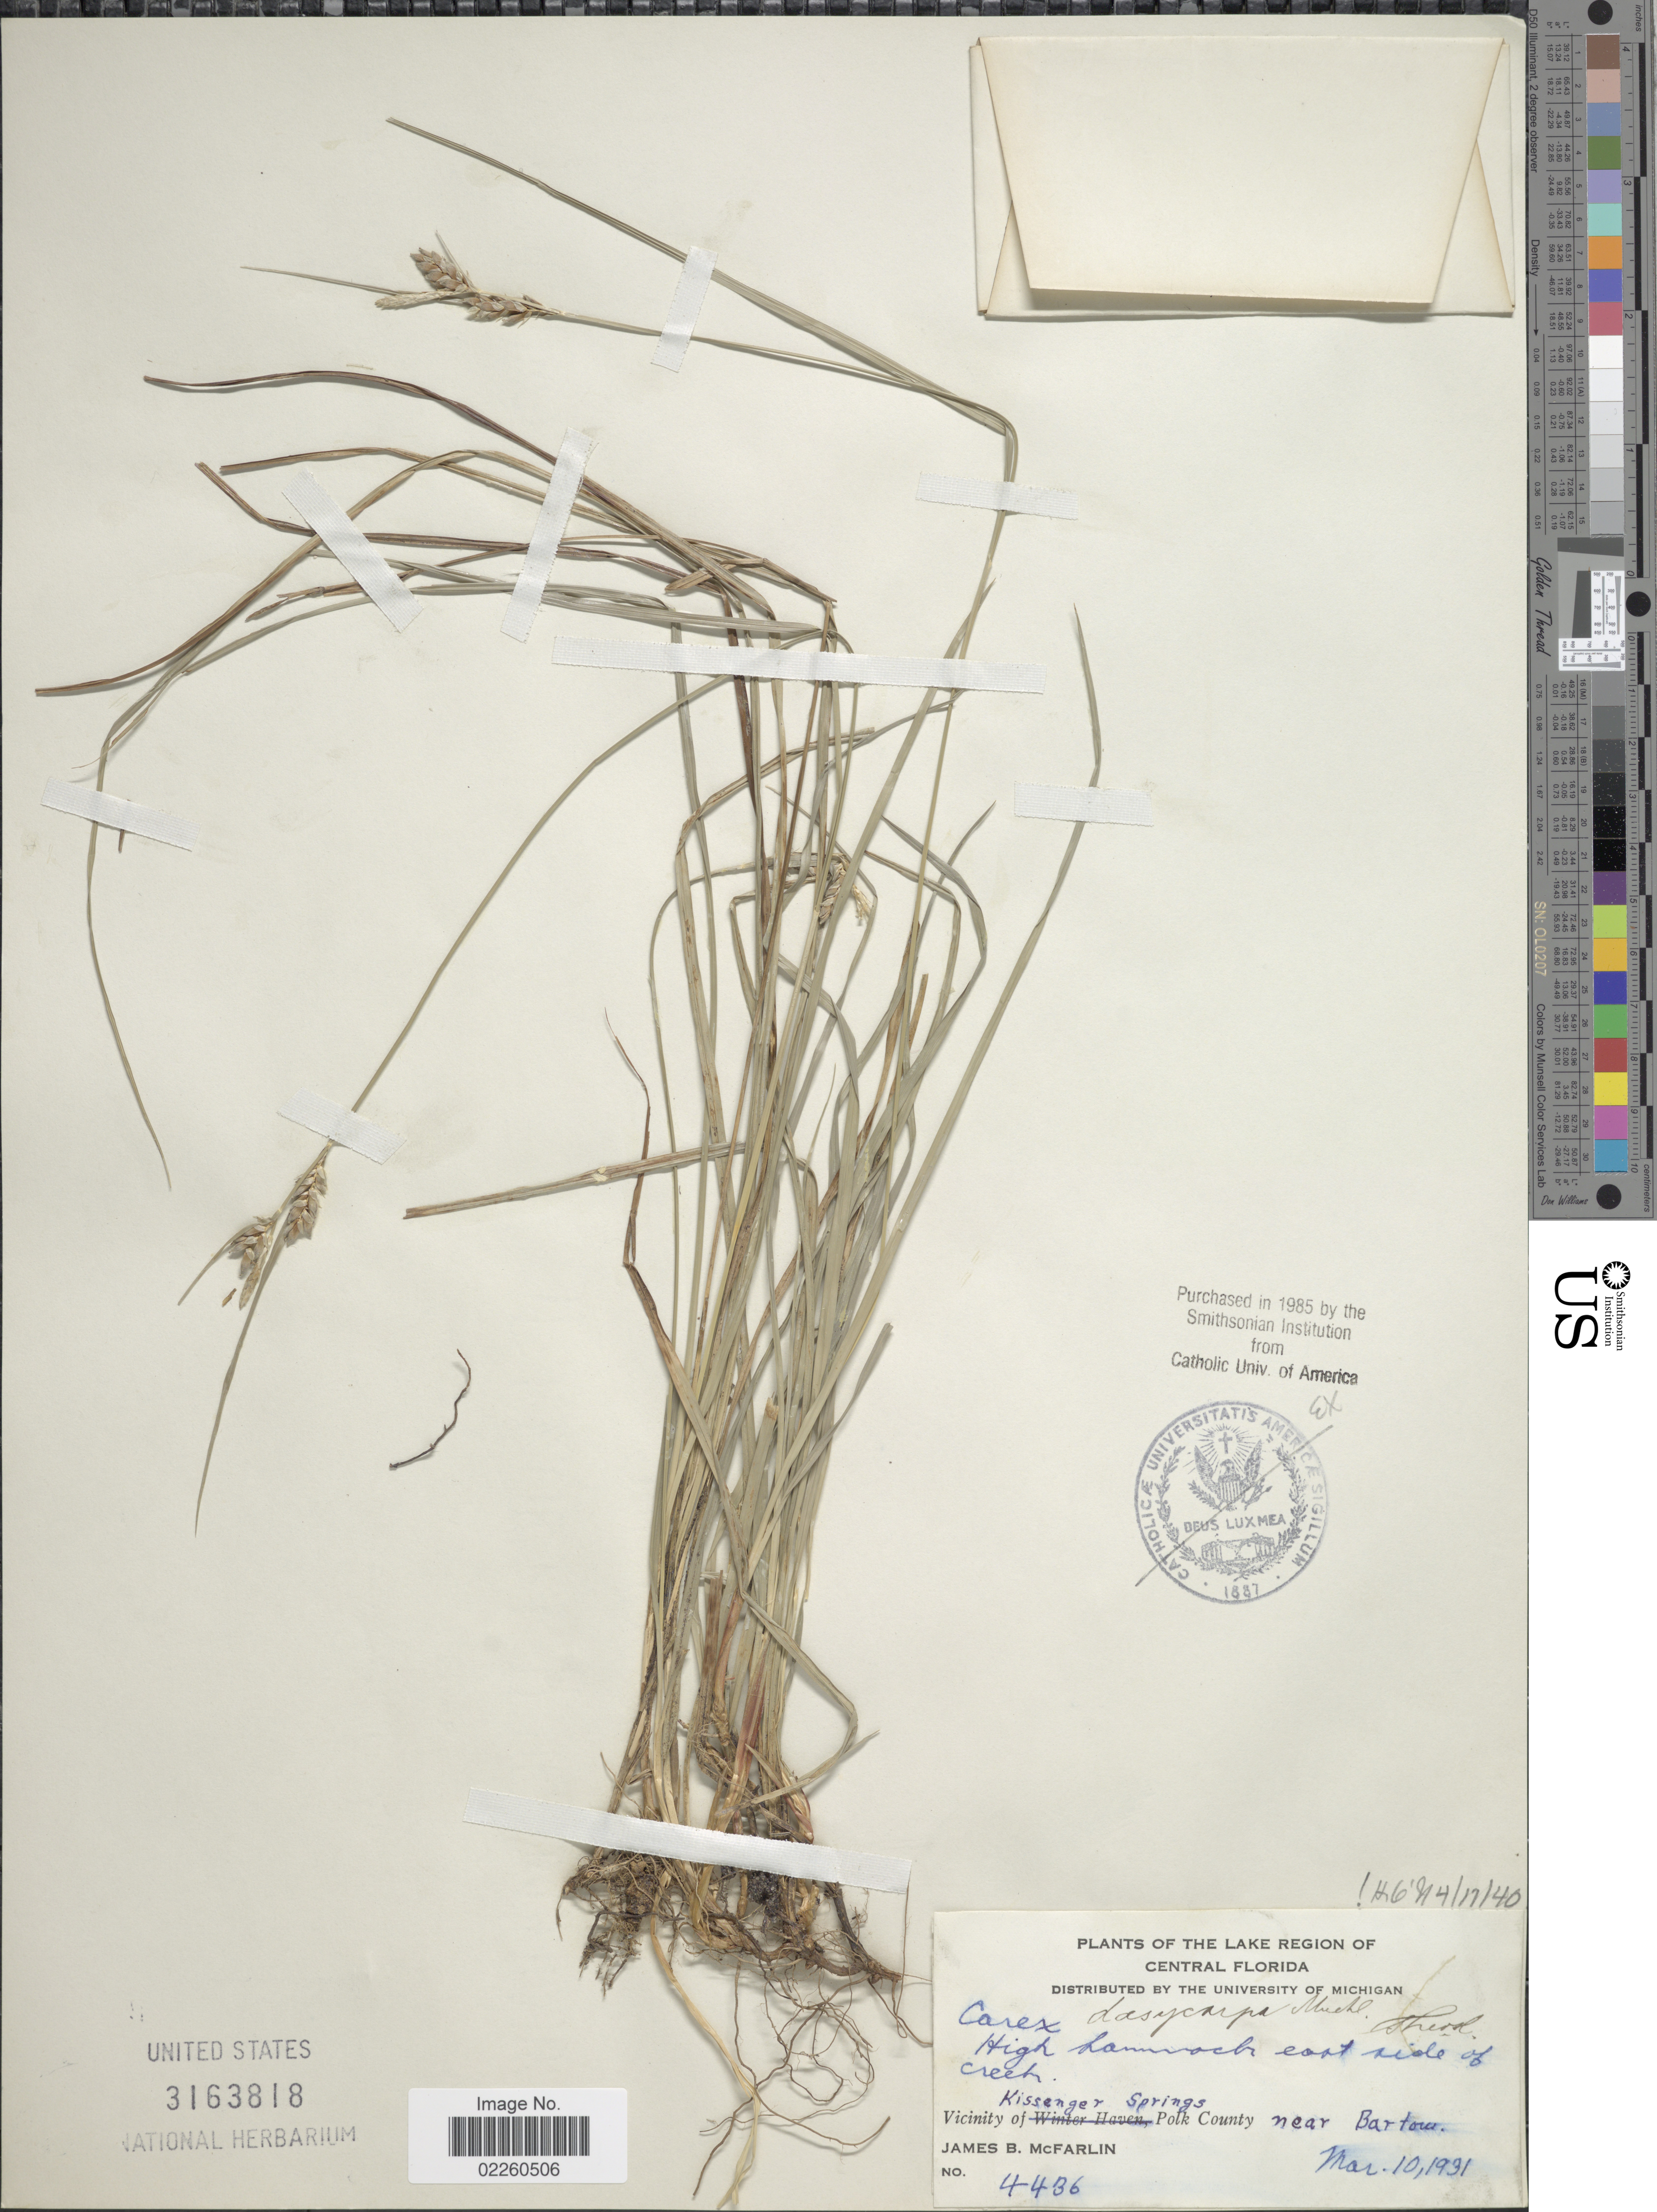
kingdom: Plantae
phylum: Tracheophyta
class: Liliopsida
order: Poales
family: Cyperaceae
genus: Carex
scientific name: Carex dasycarpa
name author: Muhl.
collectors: J. McFarlin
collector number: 4436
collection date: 1931-03-10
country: United States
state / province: Florida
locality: The Lake Region of Central Florida. High hammock east side of creek. Vicinity of Kissenger Springs, Polk County near Barton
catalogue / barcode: US 3163818